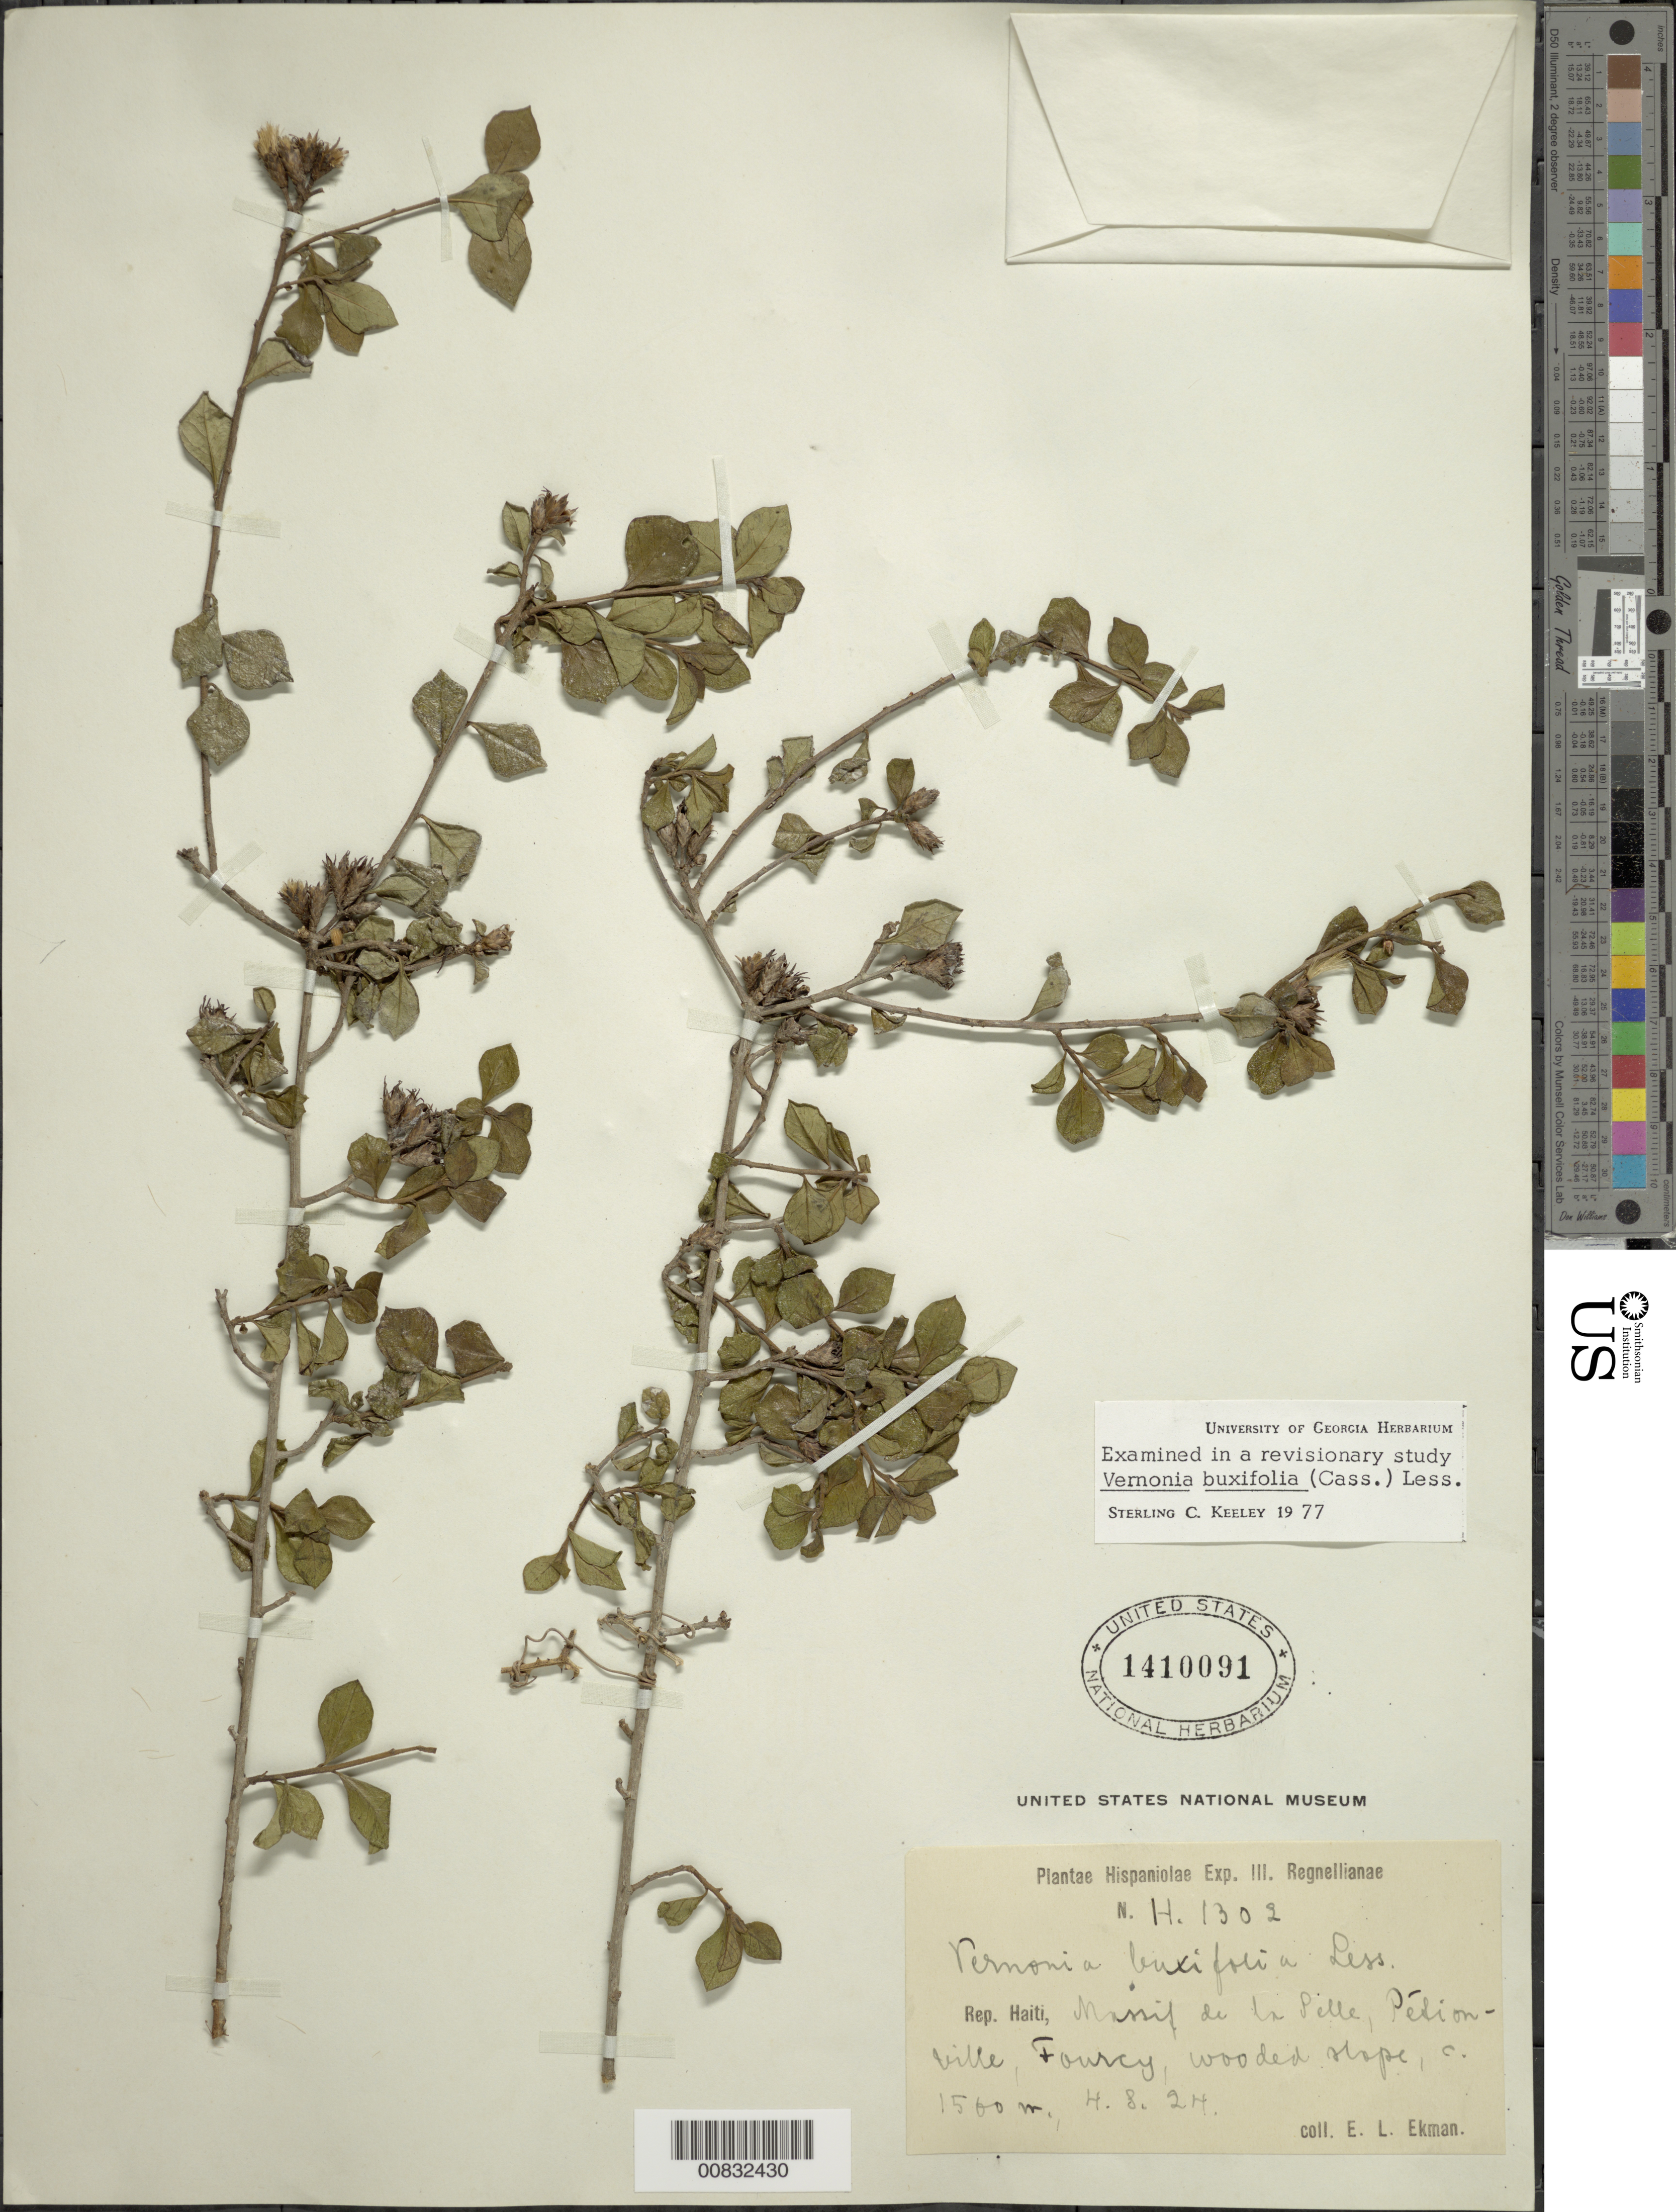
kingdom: Plantae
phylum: Tracheophyta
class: Magnoliopsida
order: Asterales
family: Asteraceae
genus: Vernonanthura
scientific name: Vernonanthura buxifolia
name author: (Less.) H. Rob.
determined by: Keeley, S. C.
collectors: E. L. Ekman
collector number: H 1302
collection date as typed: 04 Aug 1924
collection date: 1924-08-04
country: Haiti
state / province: Ouest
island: Hispaniola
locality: Massif de la Selle, Pétionville, Fourcy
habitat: Wooded slope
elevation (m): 1500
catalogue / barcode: US 1410091